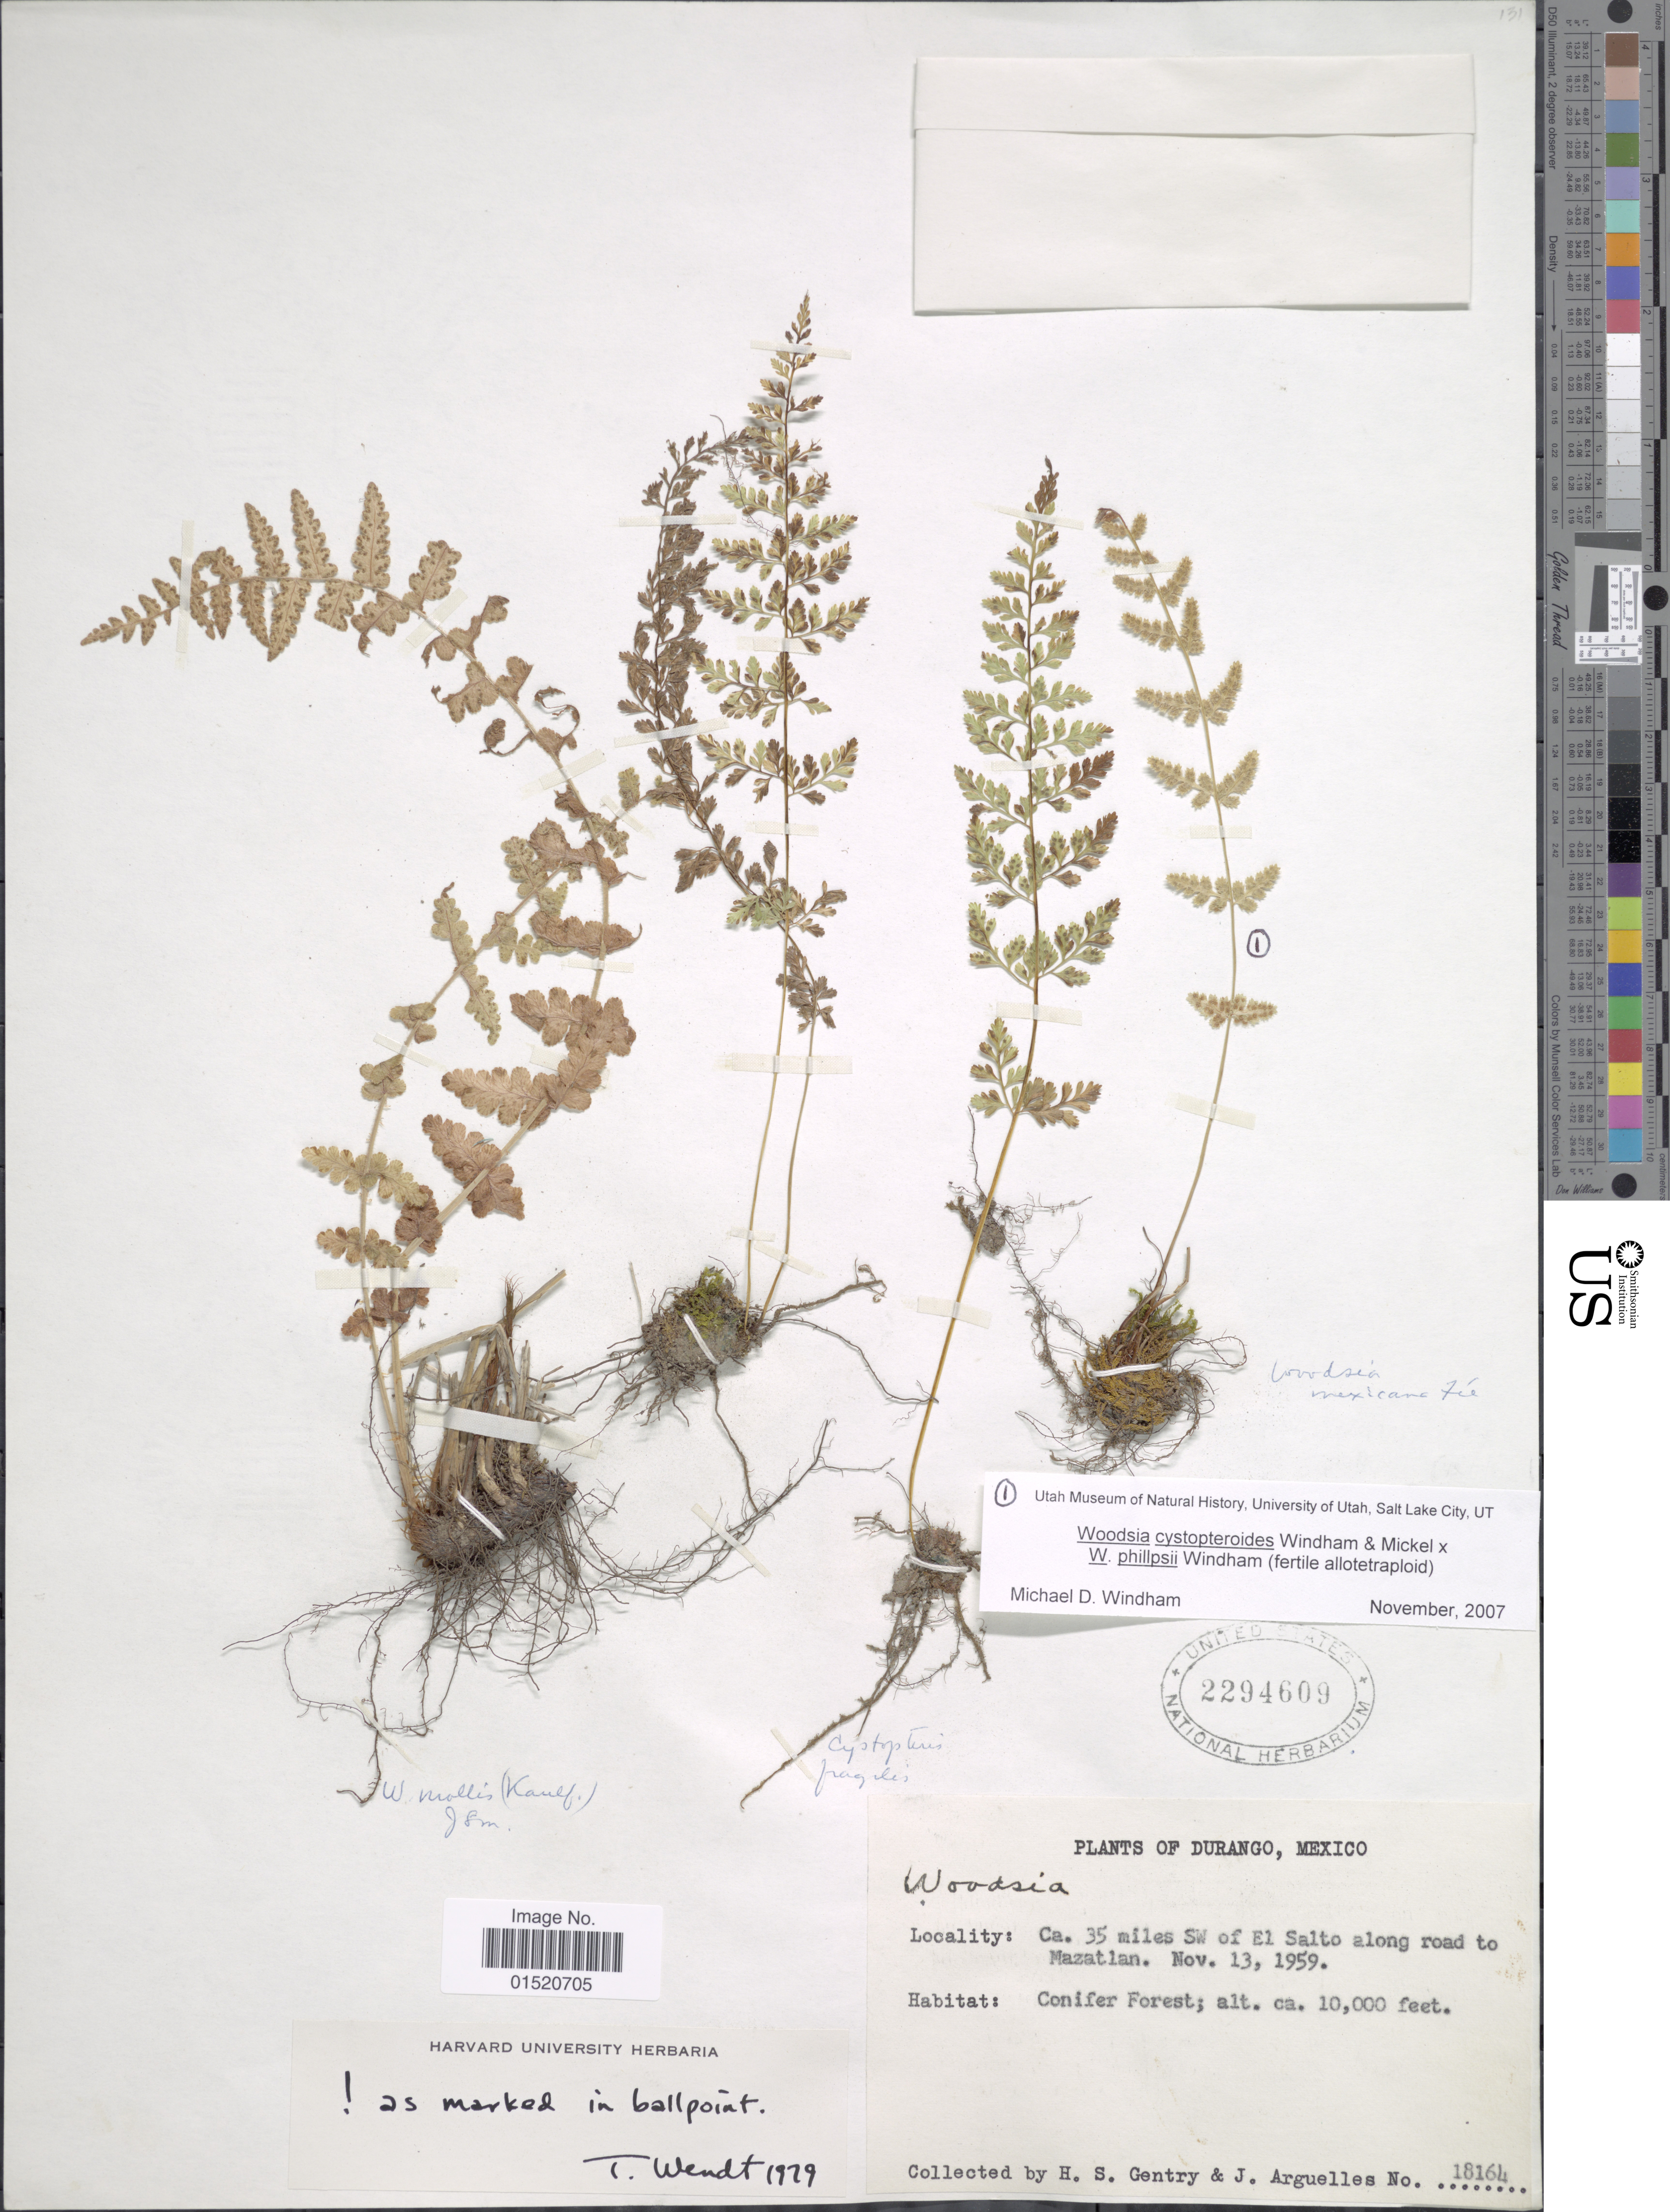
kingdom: Plantae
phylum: Tracheophyta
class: Polypodiopsida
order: Polypodiales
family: Woodsiaceae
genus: Woodsia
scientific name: Woodsia cystopteroides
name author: Windham & Mickel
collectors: H. S. Gentry & J. Arguelles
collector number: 18164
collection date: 1959-11-13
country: Mexico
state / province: Durango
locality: Ca. 35 miles SW of El Salto along road to Mazatlan, Co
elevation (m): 3048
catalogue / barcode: US 2294609